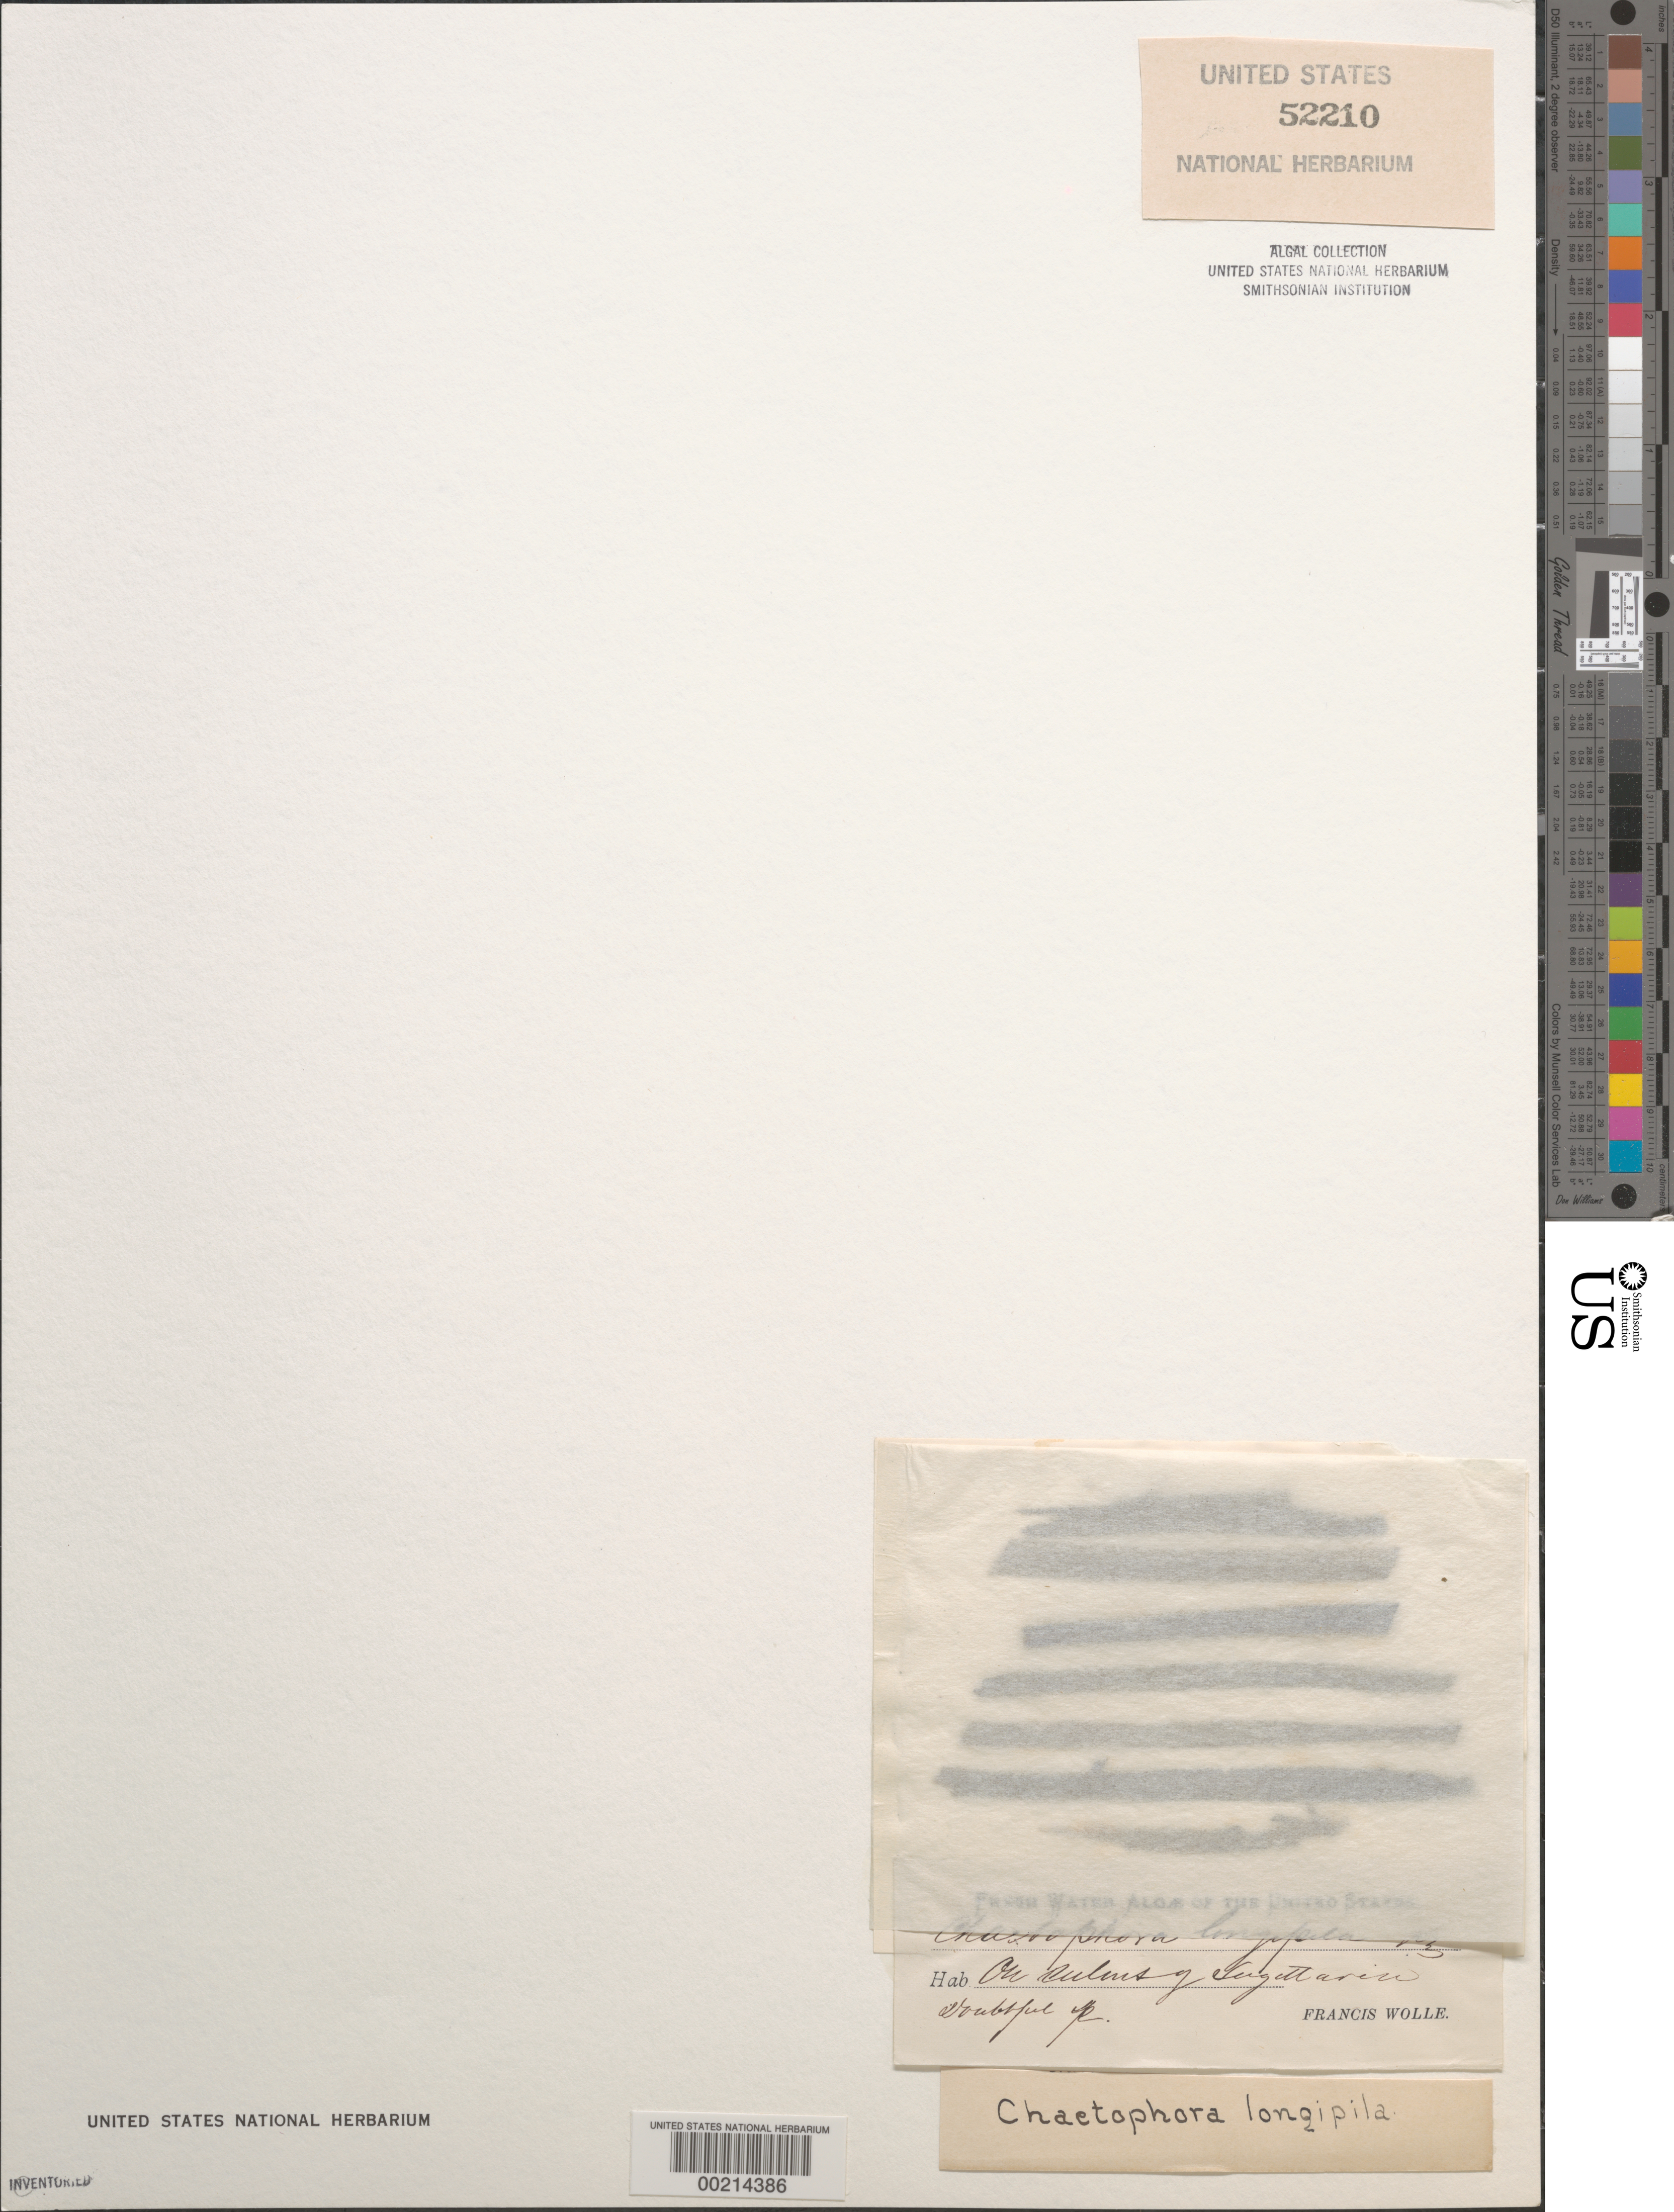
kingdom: Plantae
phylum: Tracheophyta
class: Magnoliopsida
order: Asterales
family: Asteraceae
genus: Chaetophora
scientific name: Chaetophora elegans var. longipila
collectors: F. Wolle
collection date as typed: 18--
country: United States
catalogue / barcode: US 52210